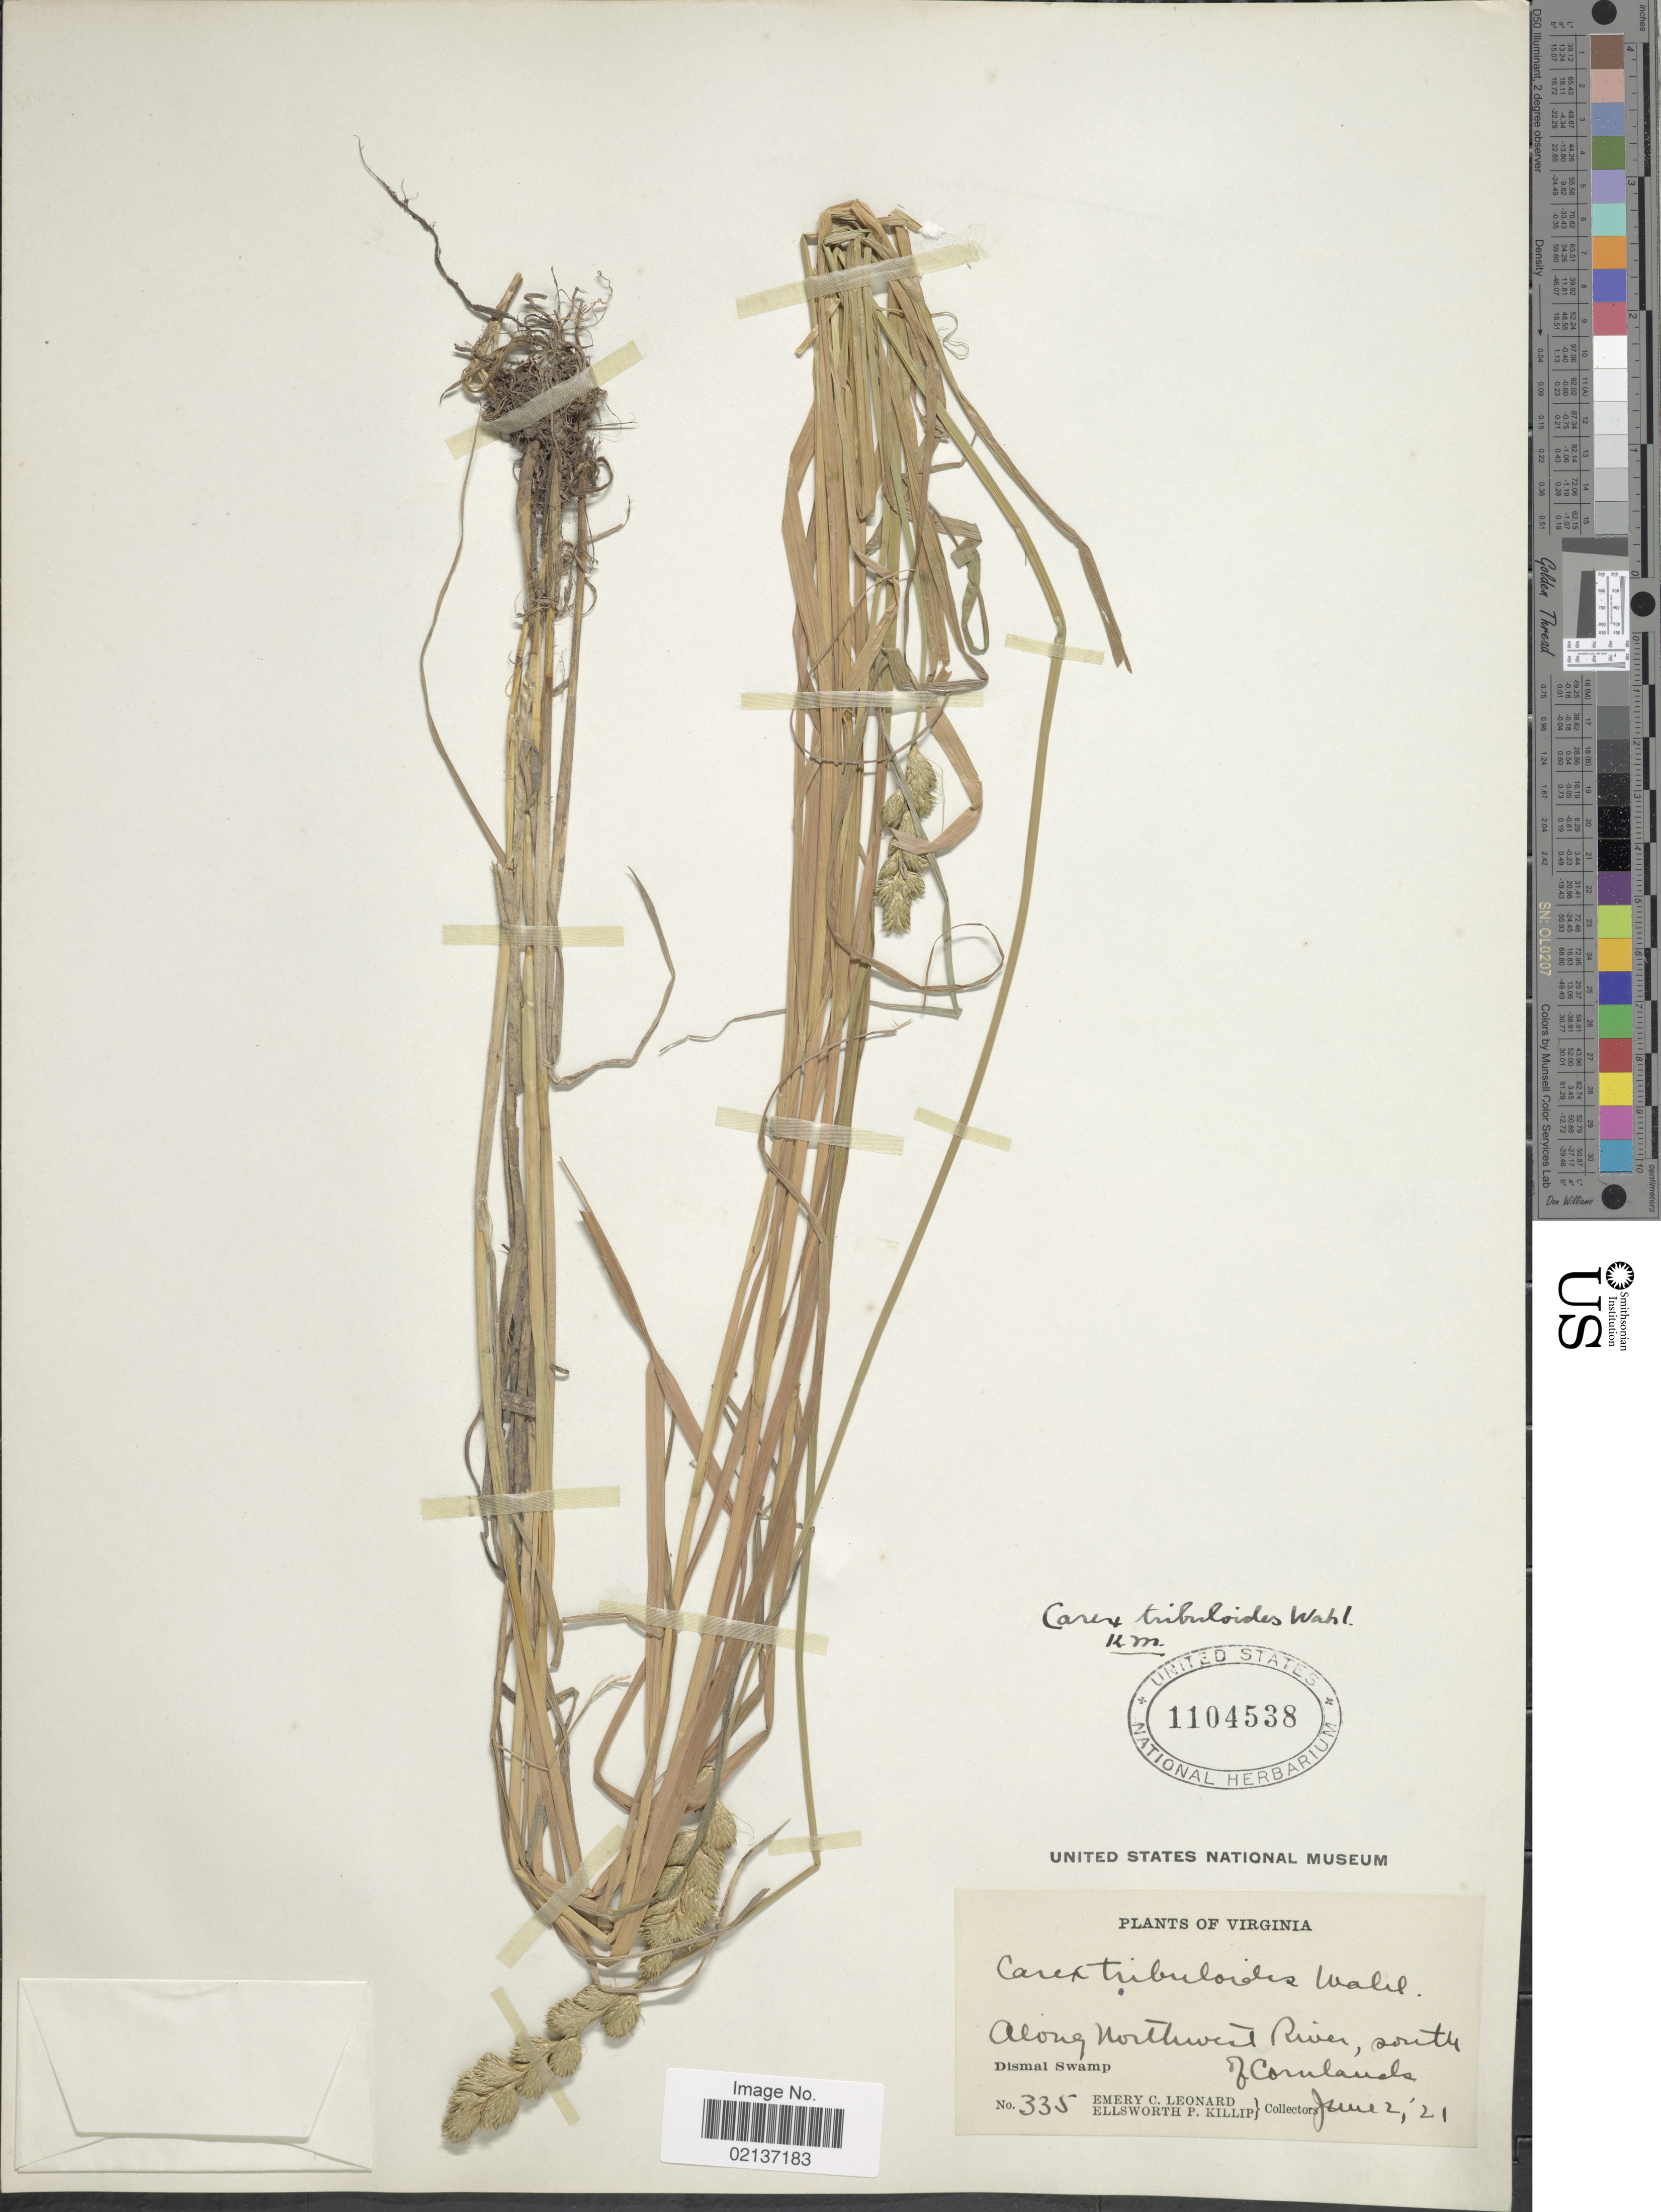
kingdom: Plantae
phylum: Tracheophyta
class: Liliopsida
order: Poales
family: Cyperaceae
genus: Carex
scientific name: Carex tribuloides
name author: Wahlenb.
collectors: E. C. Leonard & E. P. Killip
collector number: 335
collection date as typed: Transcribed d/m/y: 2/6/21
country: United States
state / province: Virginia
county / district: City of Chesapeake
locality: Along northwest River, south of Cornlands, Dismal Swamp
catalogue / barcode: US 1104538